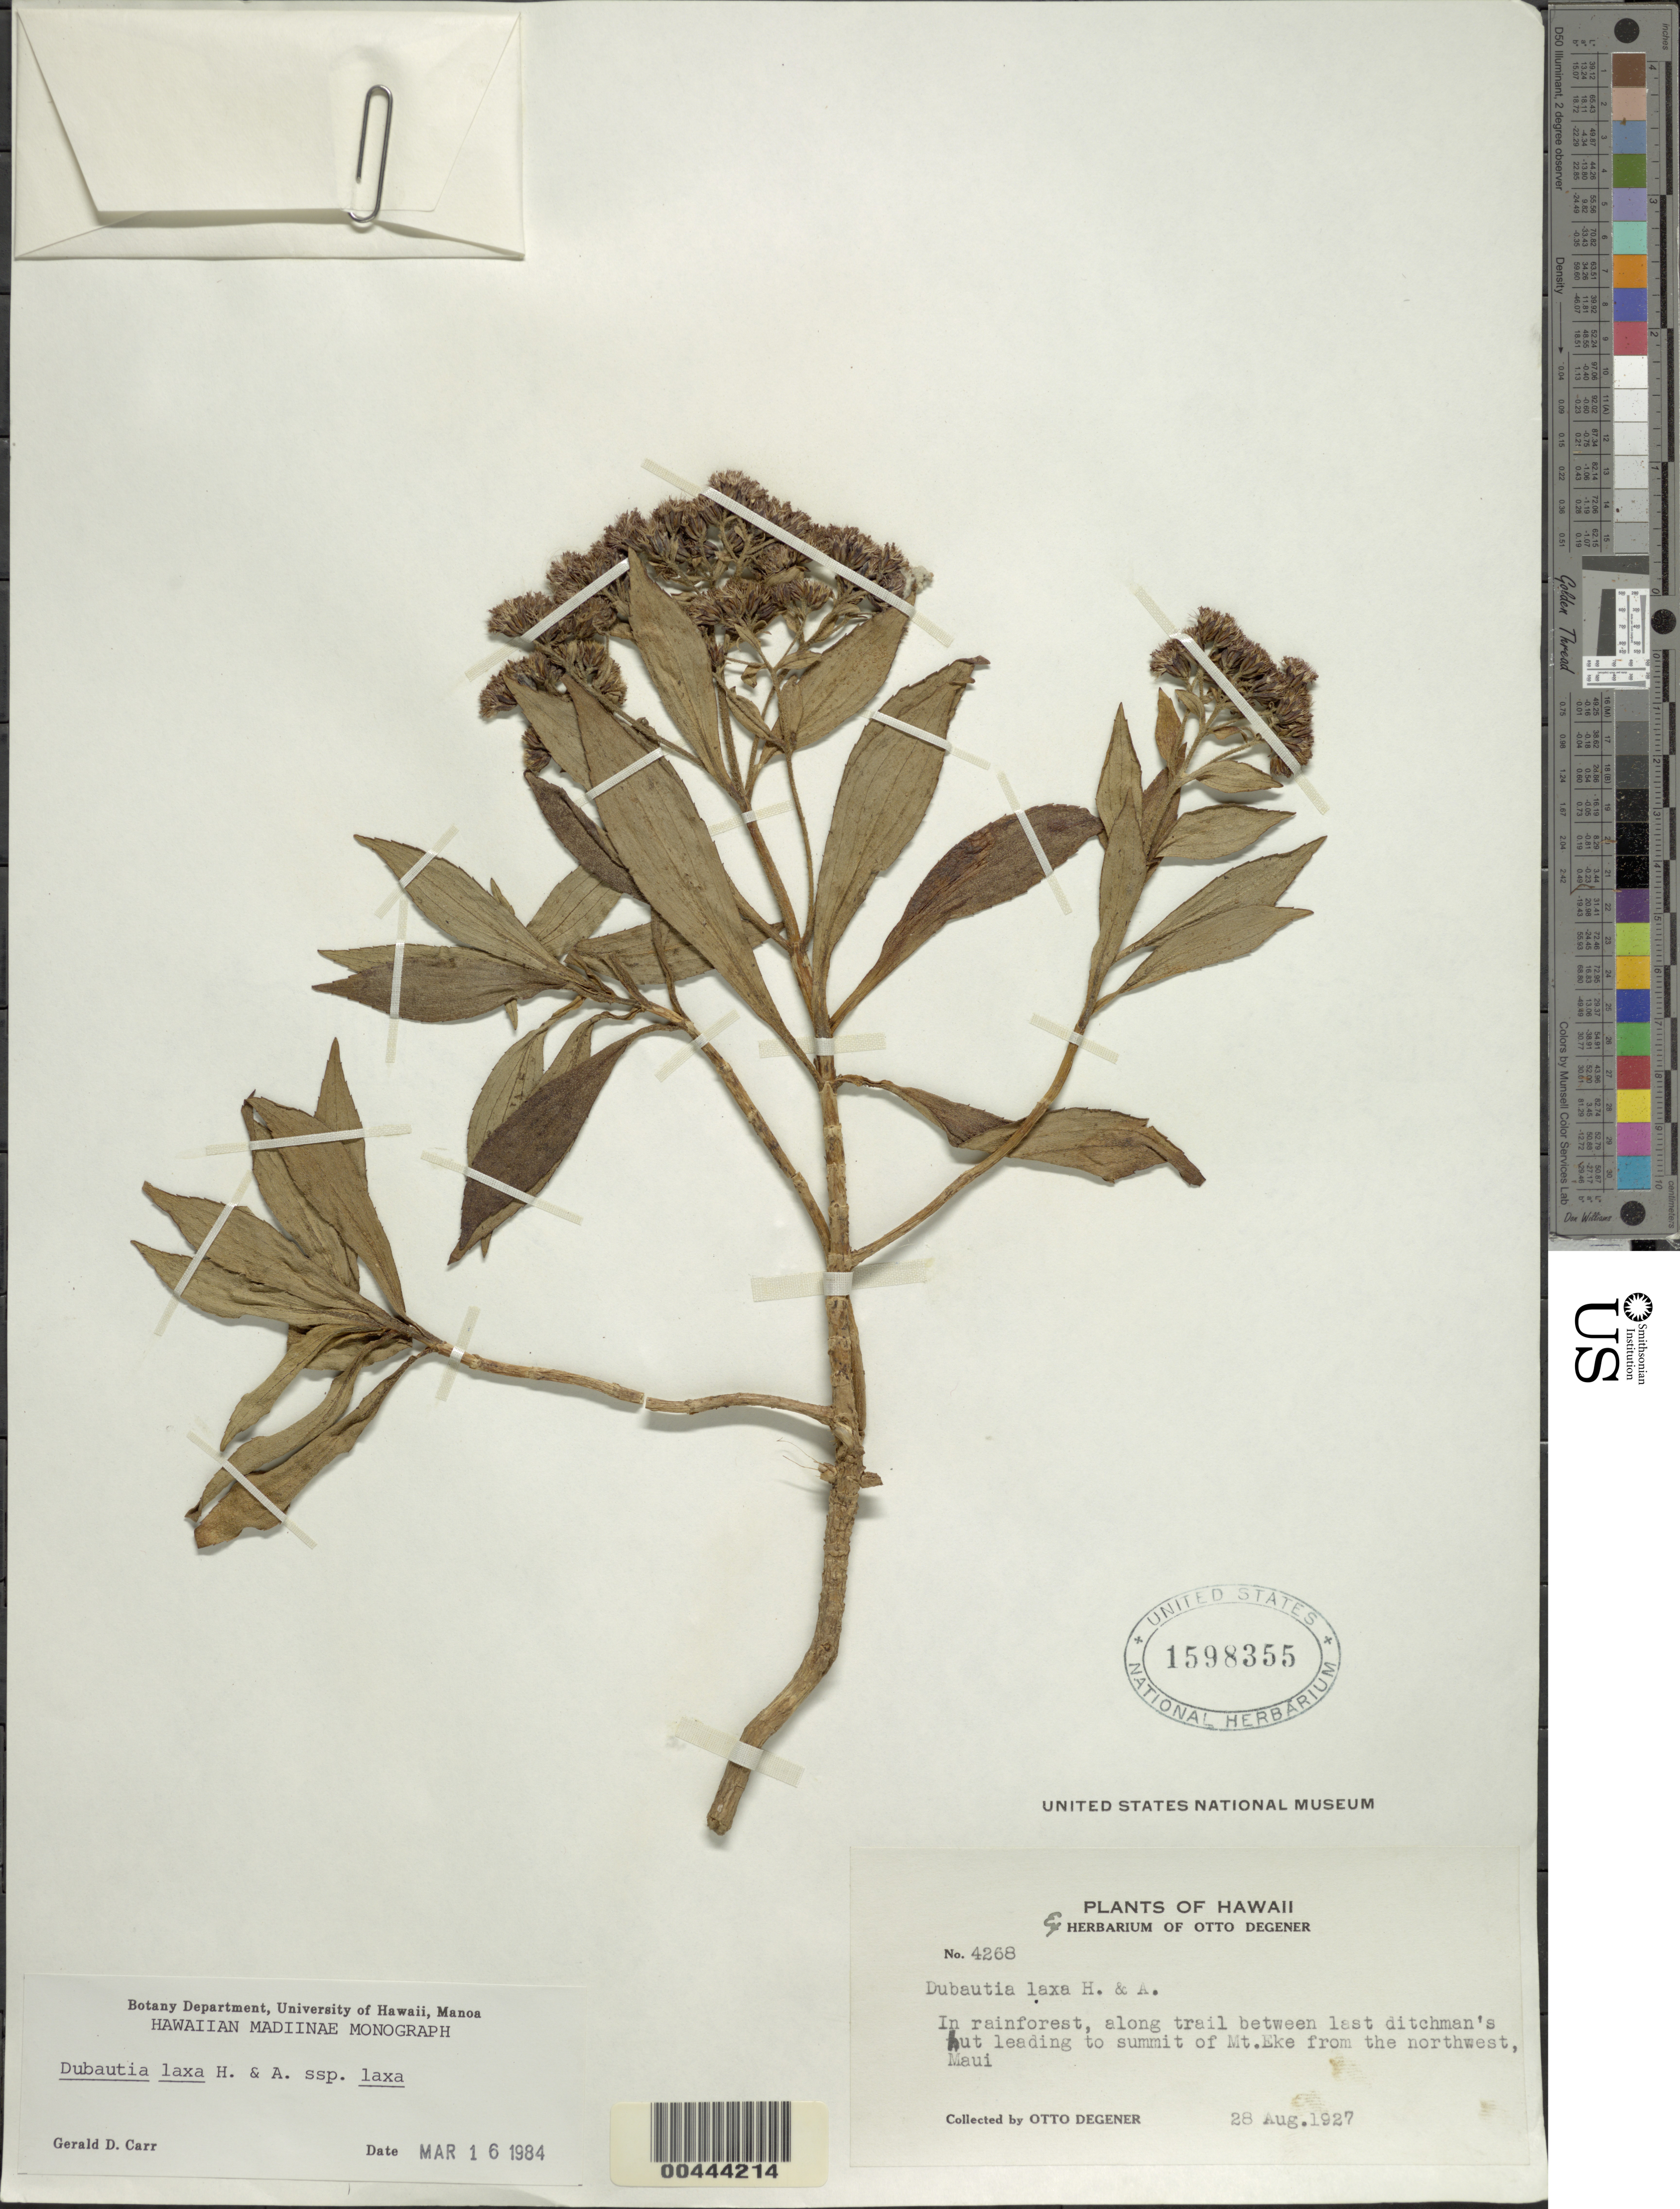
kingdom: Plantae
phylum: Tracheophyta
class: Magnoliopsida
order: Asterales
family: Asteraceae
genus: Dubautia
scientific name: Dubautia laxa subsp. laxa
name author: Hook. & Arn.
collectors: O. Degener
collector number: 4268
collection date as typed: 28 Aug 1927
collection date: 1927-08-28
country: United States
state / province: Hawaii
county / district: Maui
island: Maui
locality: Along trail between last ditchman's hut leading to summit of Mount Eke from the NW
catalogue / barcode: US 1598355